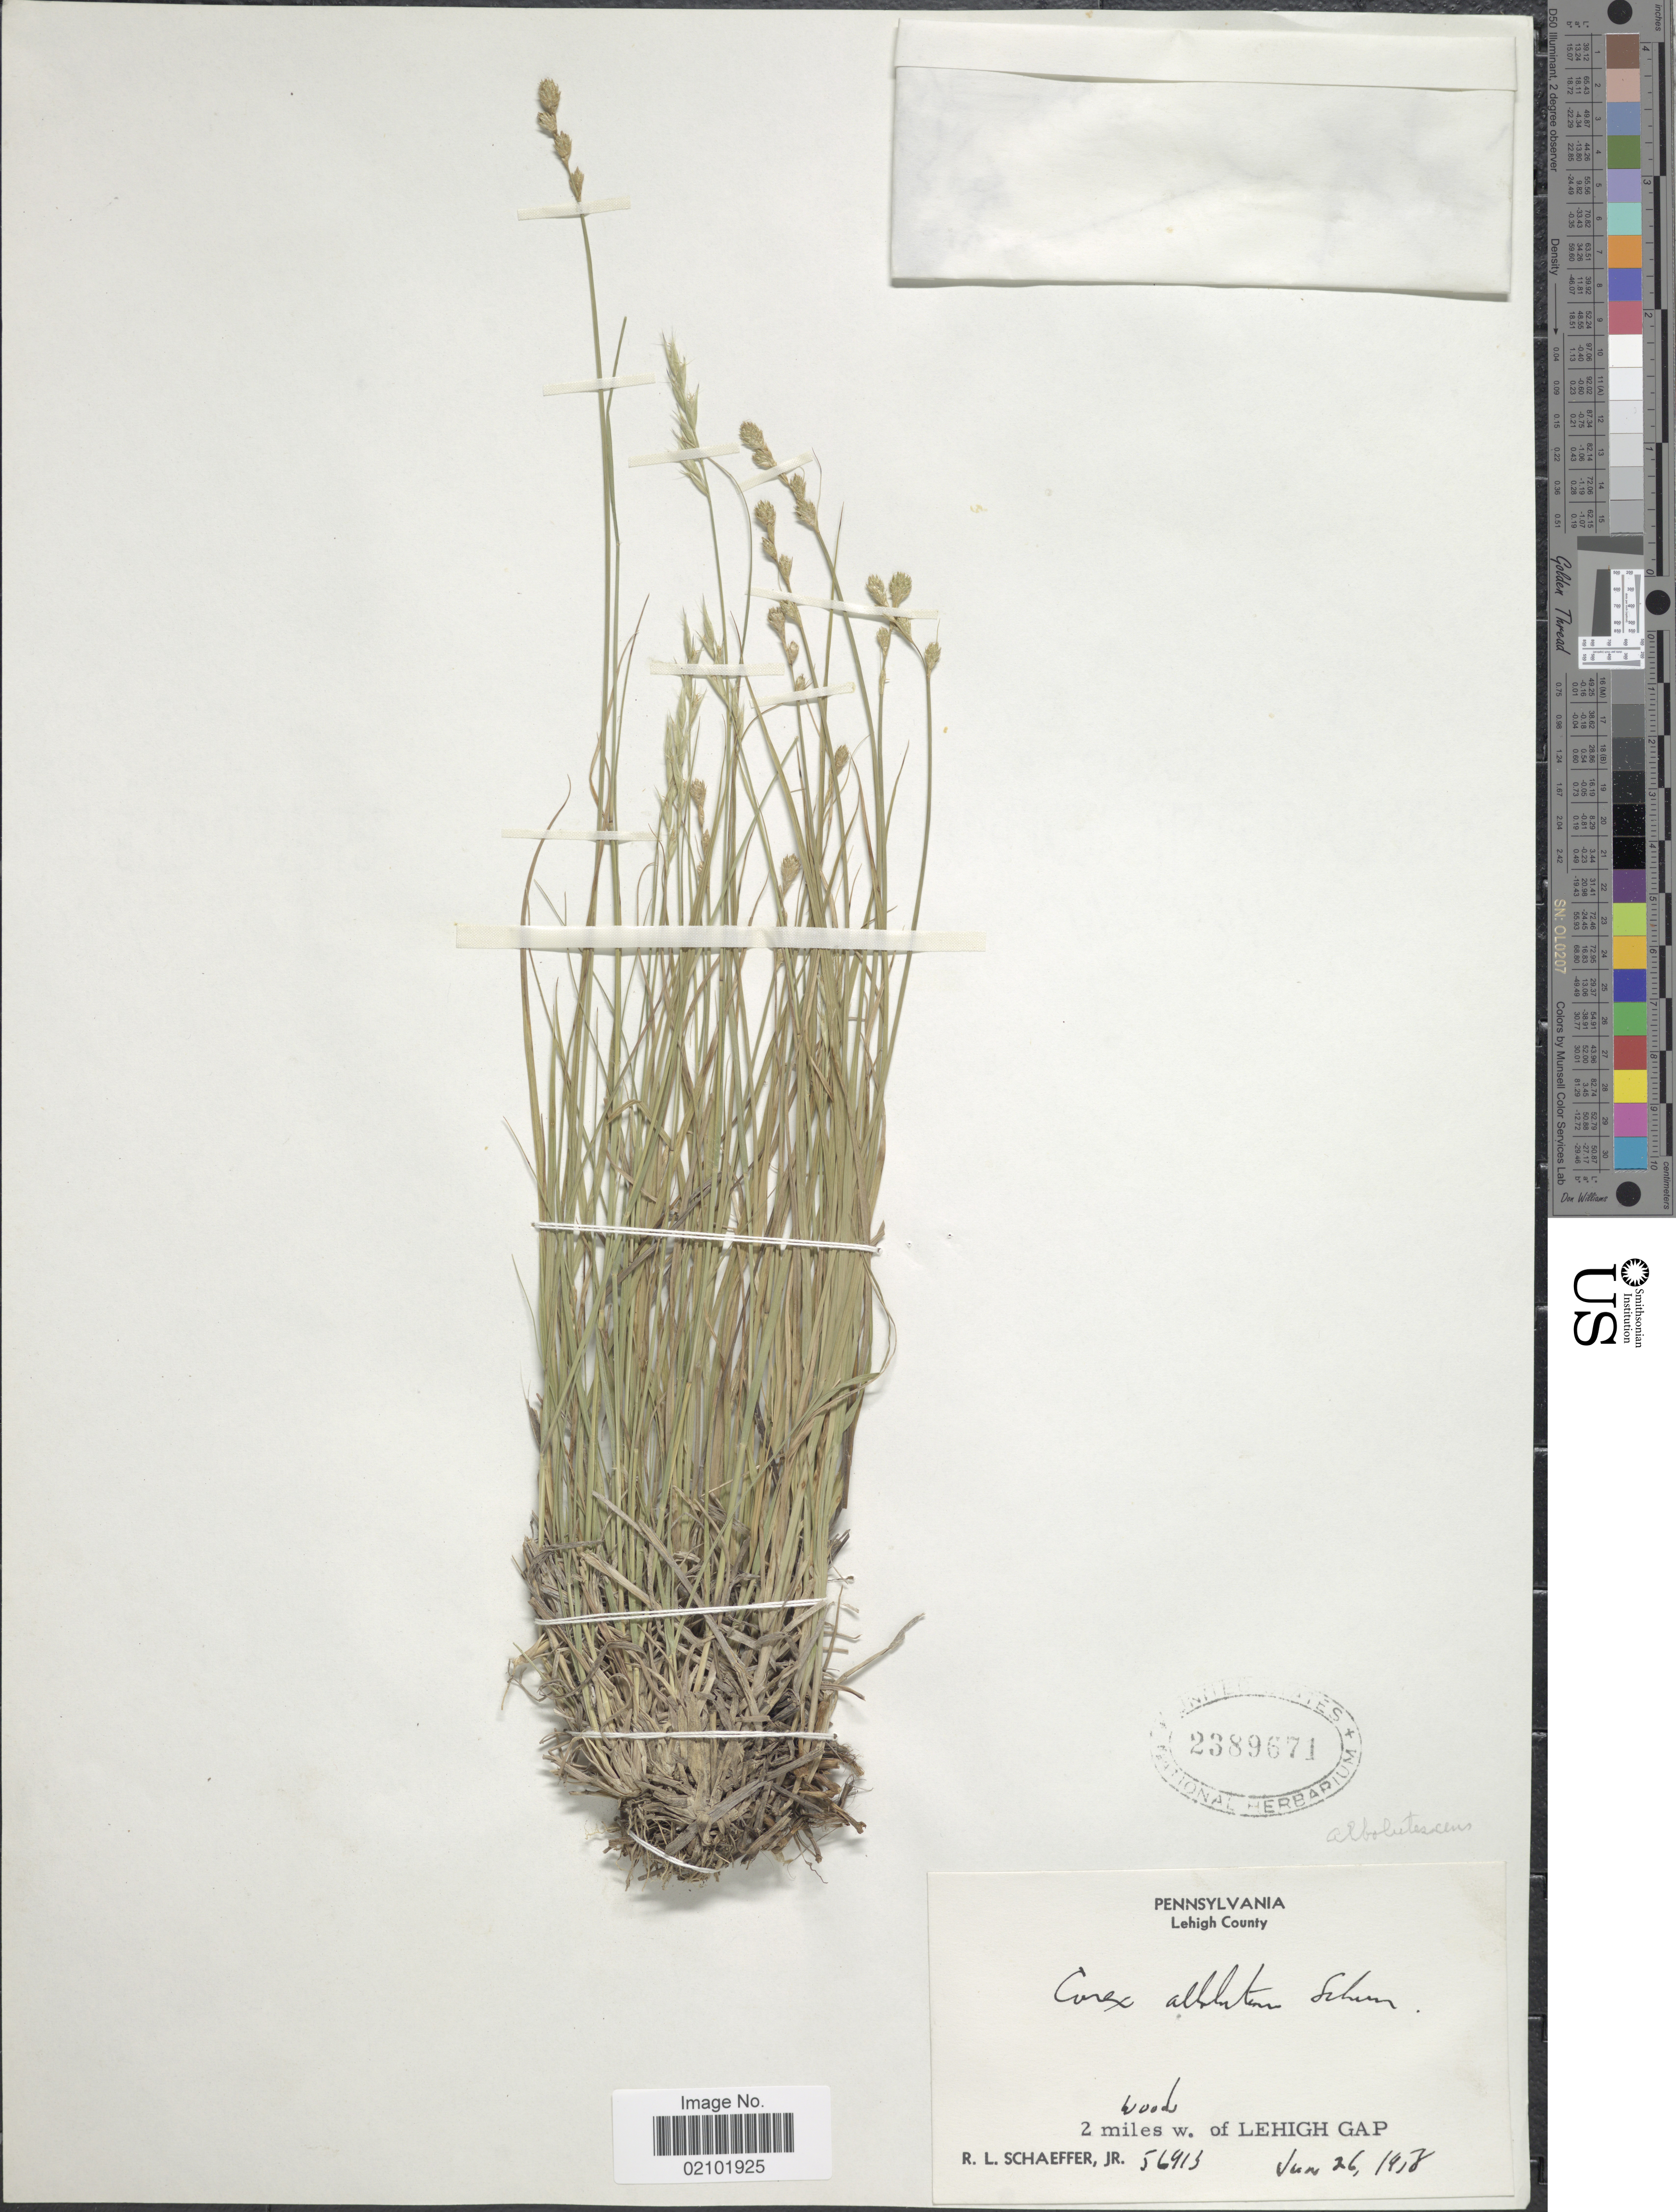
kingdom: Plantae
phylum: Tracheophyta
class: Liliopsida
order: Poales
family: Cyperaceae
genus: Carex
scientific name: Carex albolutescens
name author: Schwein.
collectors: R. L. Schaeffer Jr.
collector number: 56913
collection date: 1918-06-26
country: United States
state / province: Pennsylvania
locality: Lehigh County. 2 miles w. of Lehigh Gap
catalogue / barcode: US 2389671